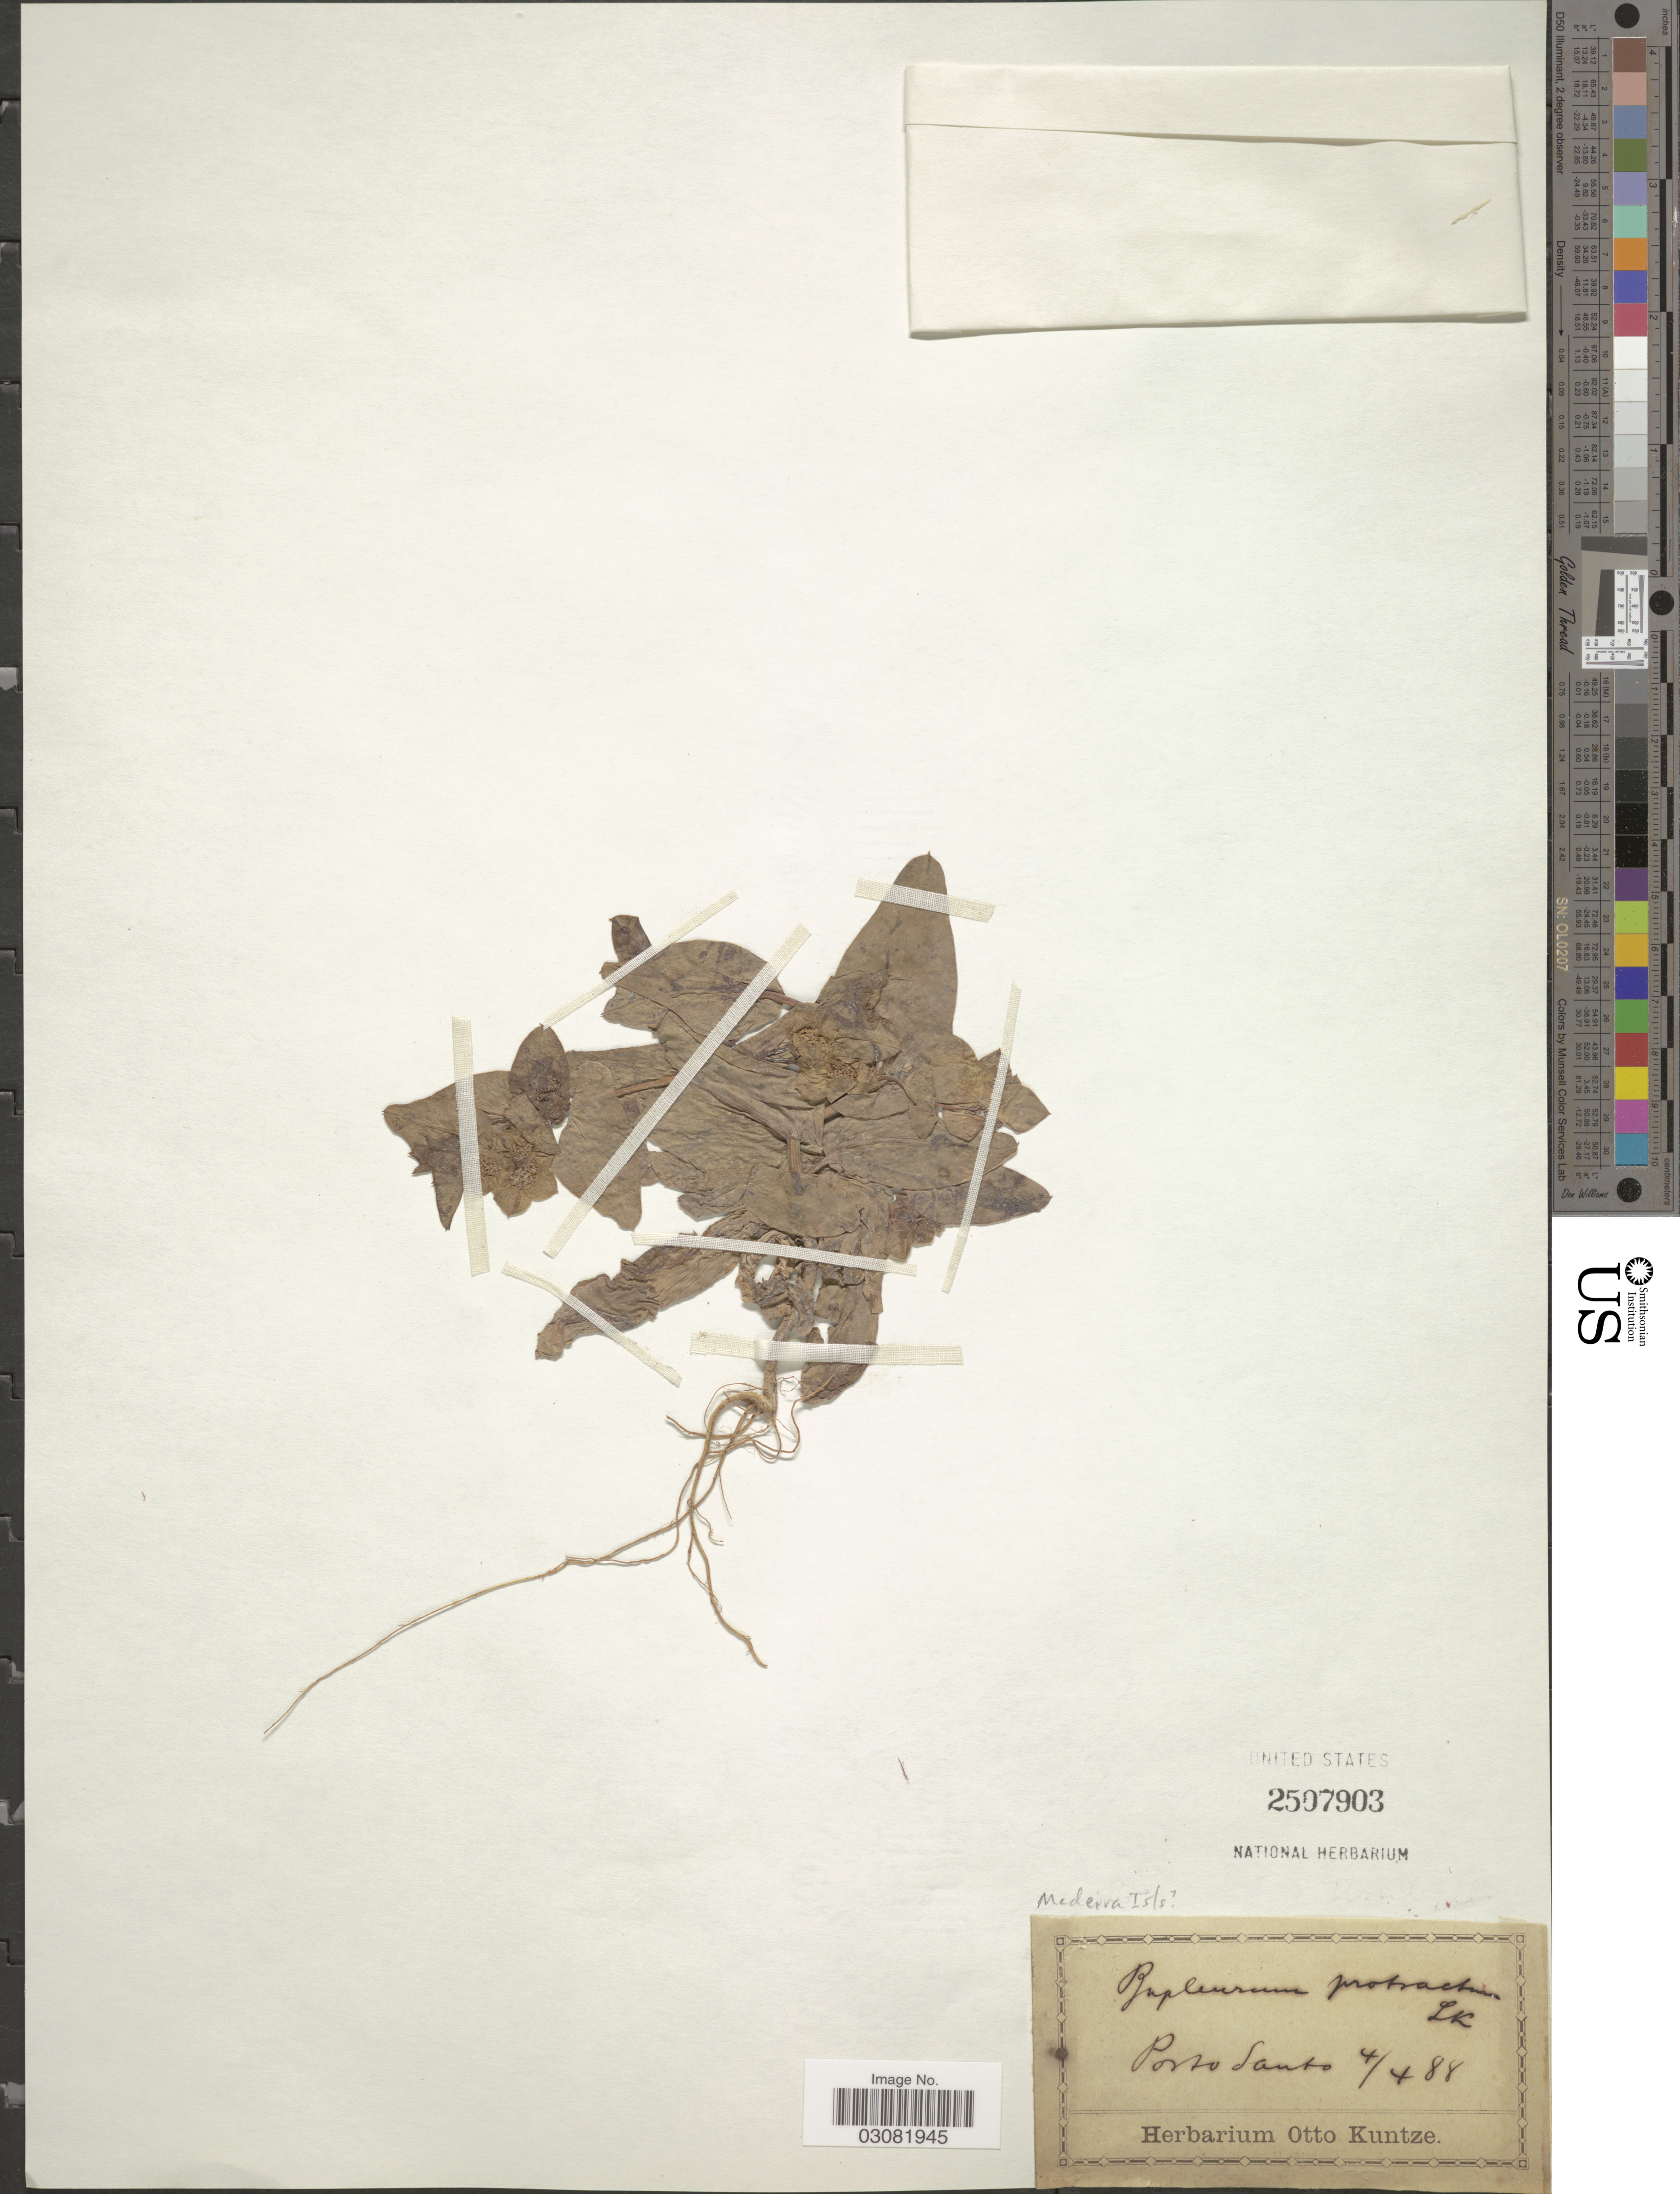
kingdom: Plantae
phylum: Tracheophyta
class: Magnoliopsida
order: Apiales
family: Apiaceae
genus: Bupleurum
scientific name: Bupleurum subovatum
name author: Link ex Spreng.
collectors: ex herb. Otto Kuntze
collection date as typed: Transcribed d/m/y: 4/4/88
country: Portugal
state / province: Madeira (Aut. Reg.)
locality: Madeira Isls [unsure placement] Porto Santo.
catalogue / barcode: US 2507903